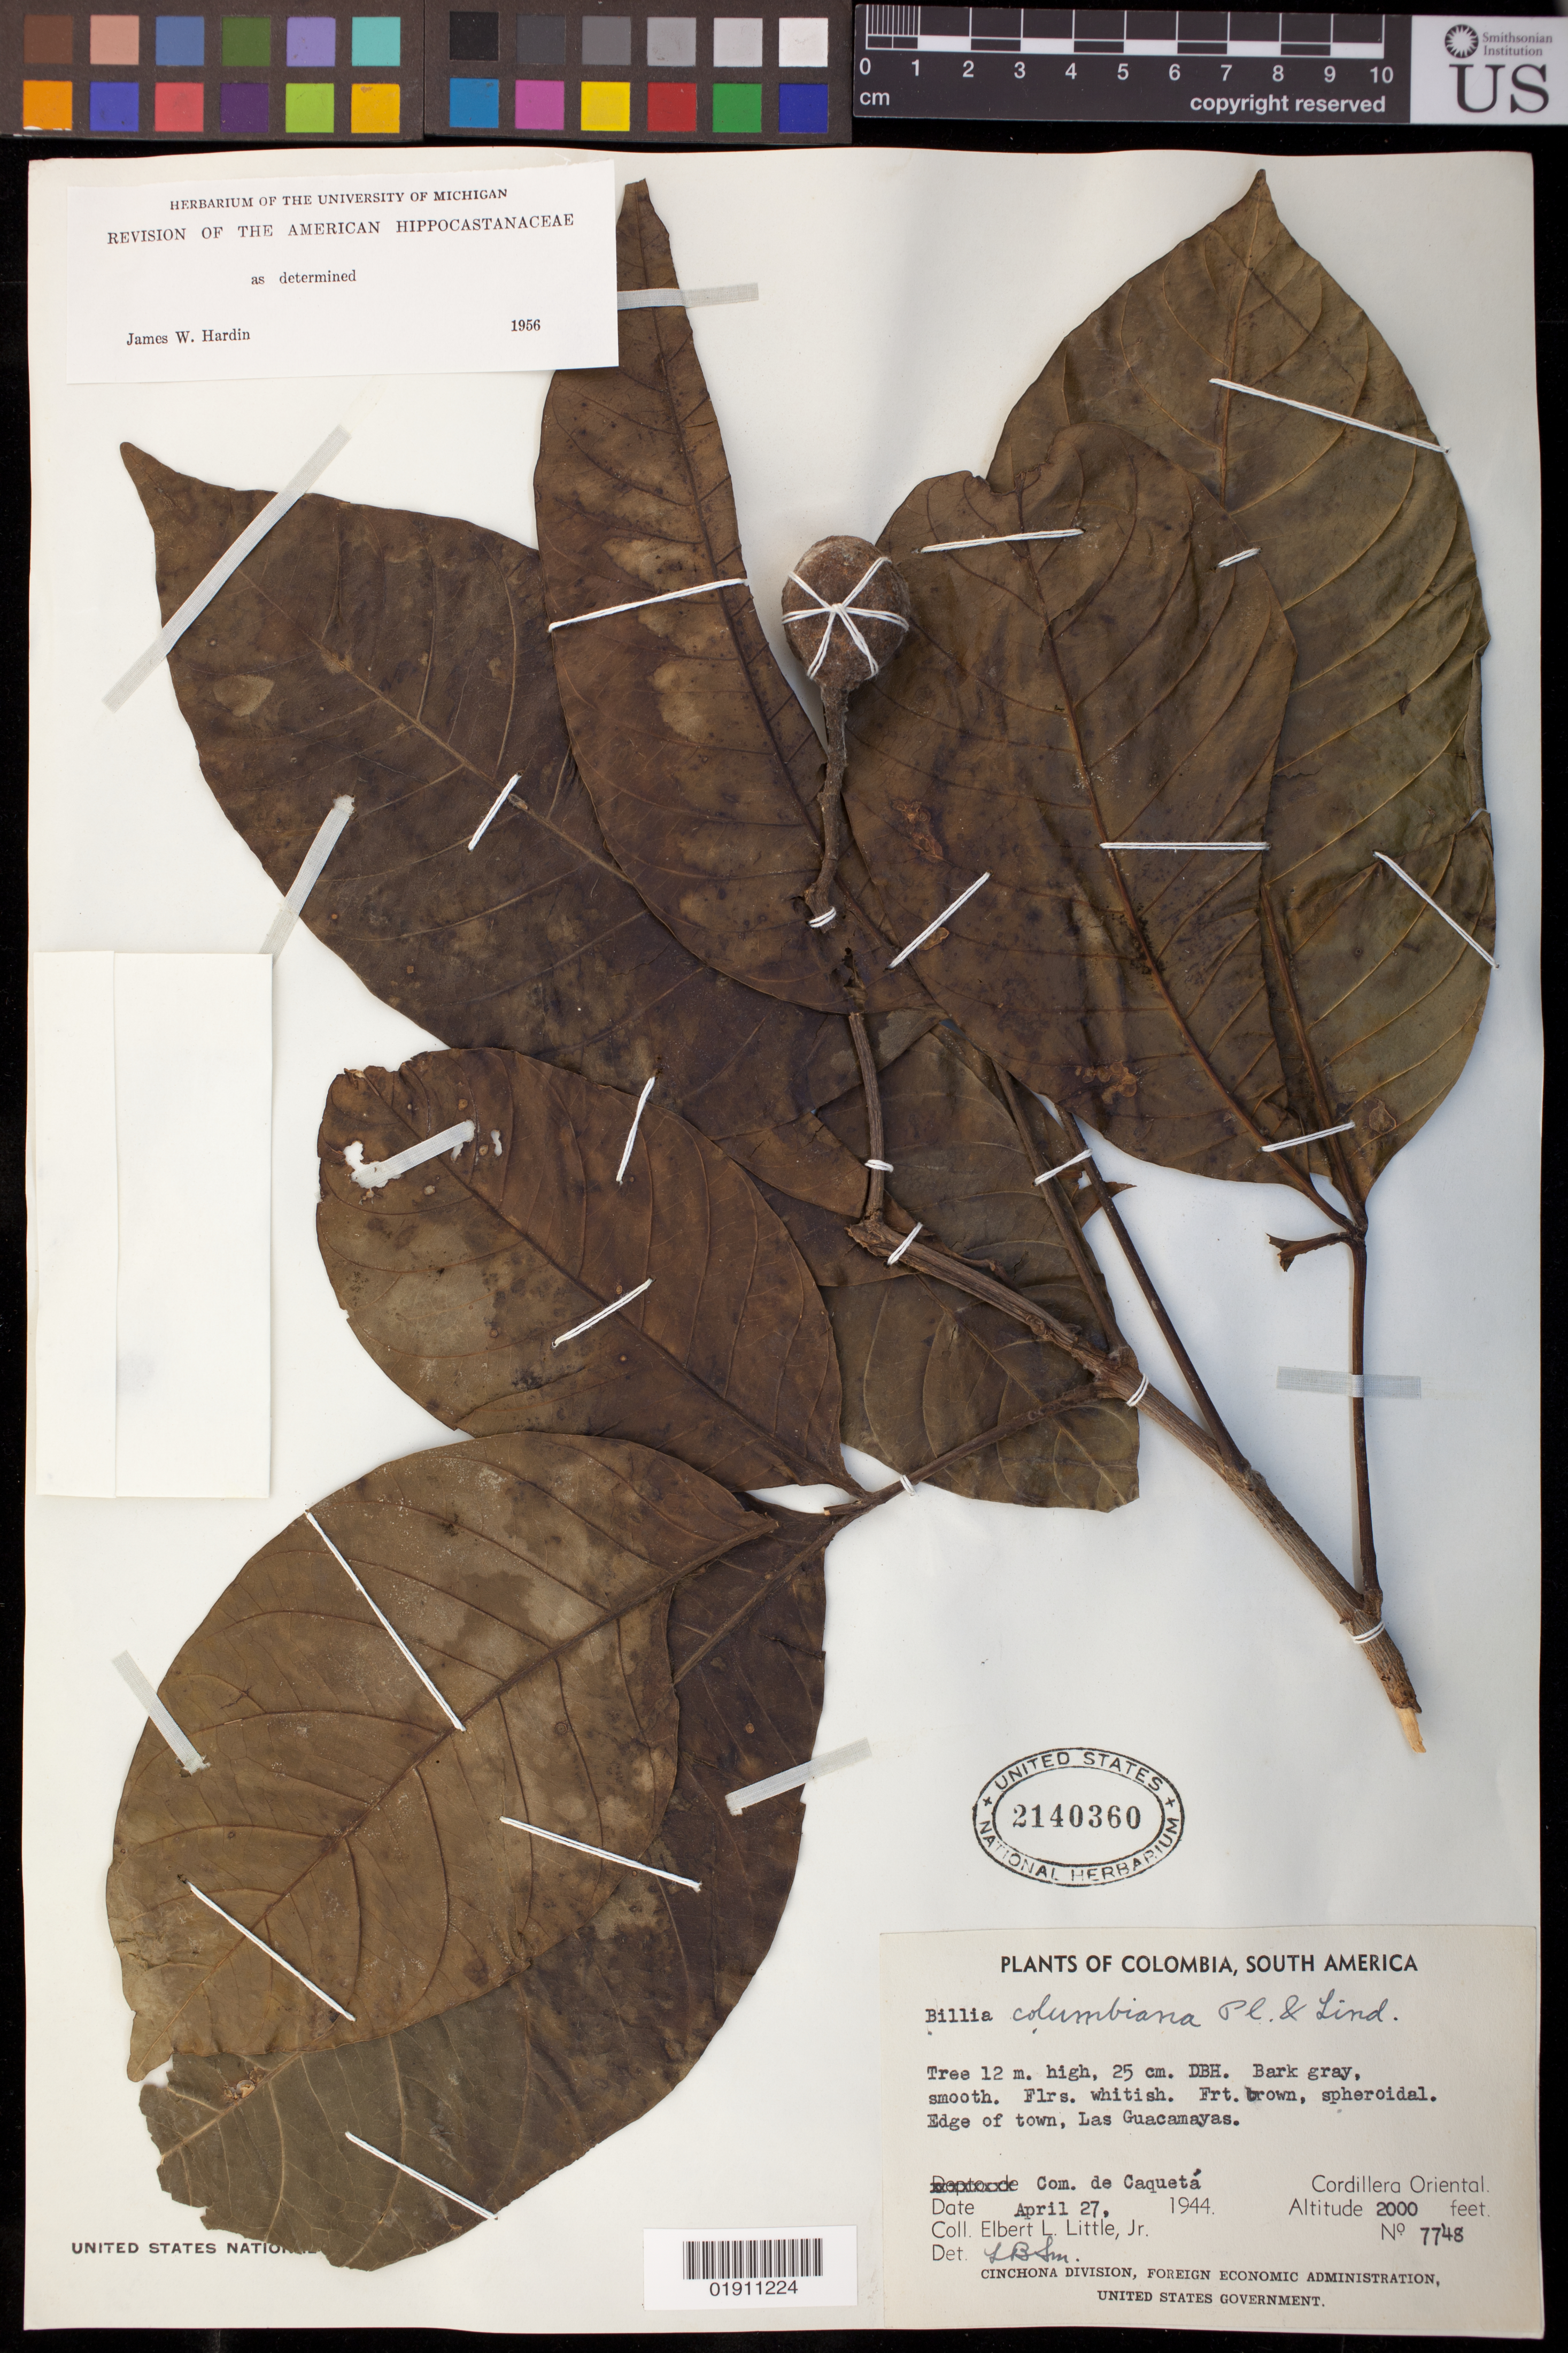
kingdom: Plantae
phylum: Tracheophyta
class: Magnoliopsida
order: Sapindales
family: Sapindaceae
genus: Billia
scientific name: Billia rosea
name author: (Planch. & Linden) C. Ulloa & P.M. Jørg.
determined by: Acevedo-Rodríguez, P., (BOT), Smithsonian Institution - National Museum of Natural History (UNITED STATES)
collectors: E. L. Little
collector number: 7748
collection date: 1944-04-27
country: Colombia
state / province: Caquetá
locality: Edge of town, Las Guacamayas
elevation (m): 610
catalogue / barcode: US 2140360